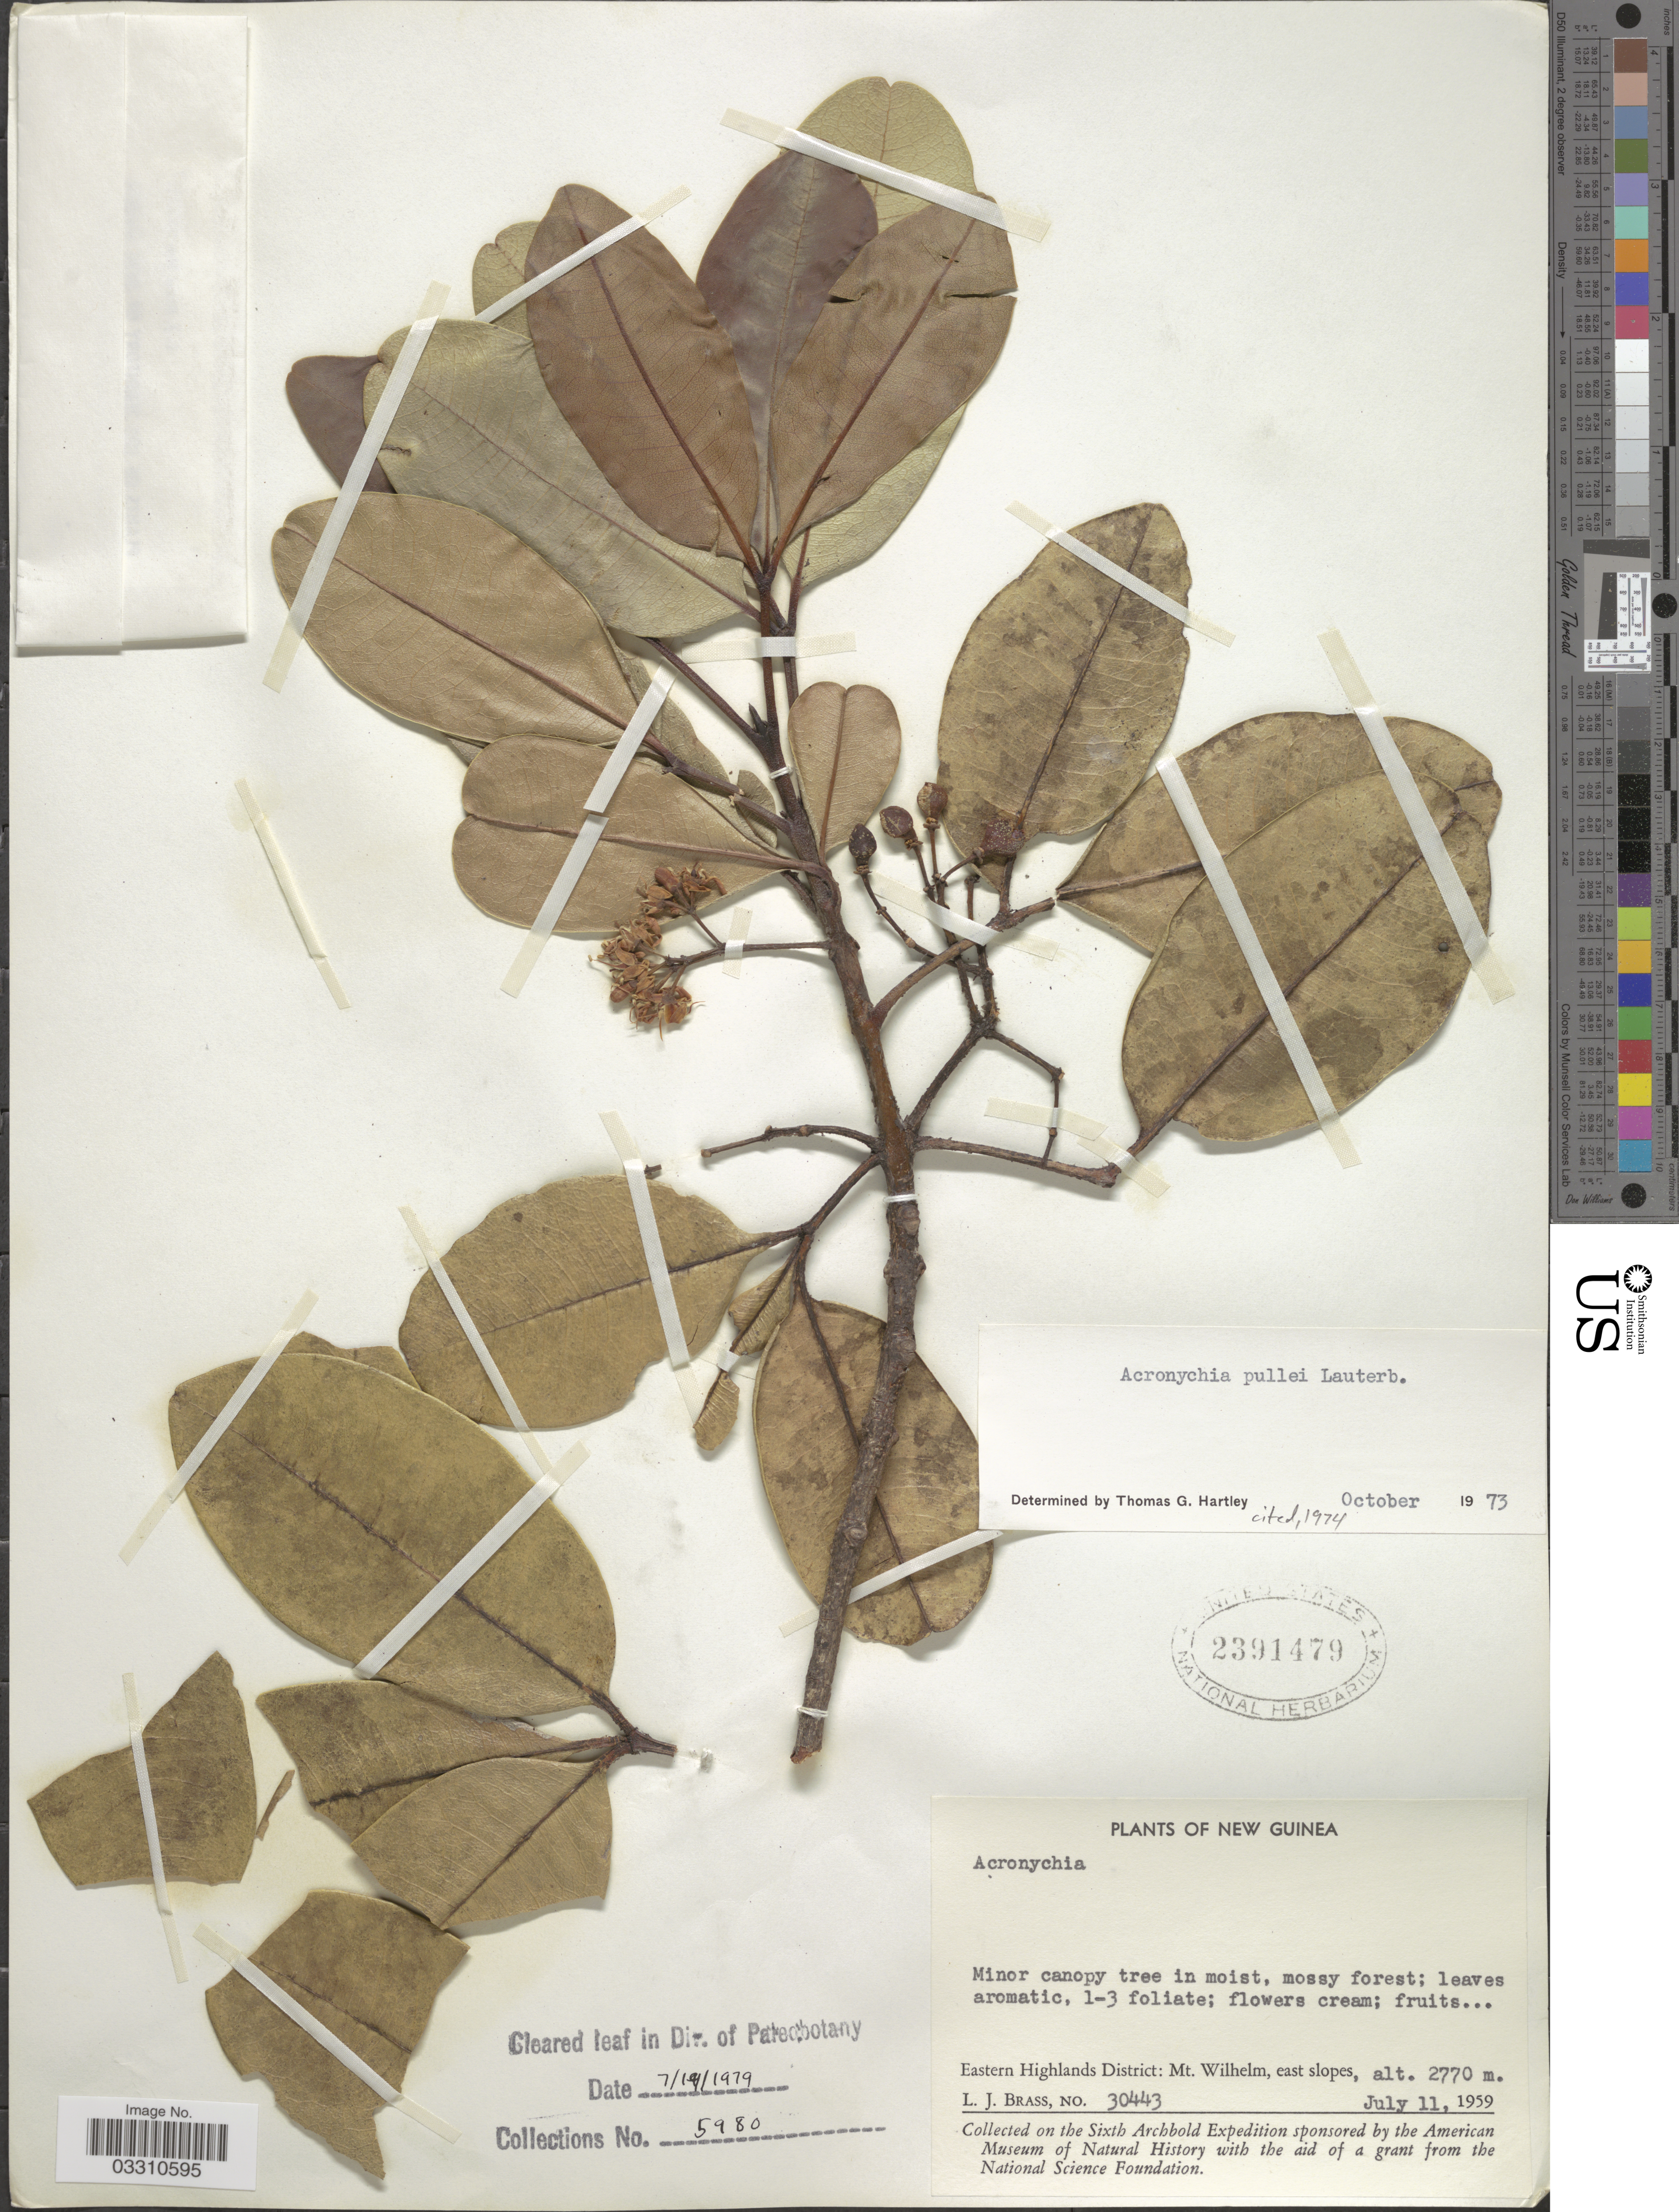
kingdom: Plantae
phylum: Tracheophyta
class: Magnoliopsida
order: Sapindales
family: Rutaceae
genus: Acronychia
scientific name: Acronychia pullei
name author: Lauterb.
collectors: L. J. Brass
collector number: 30443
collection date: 1959-07-11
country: Papua New Guinea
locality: New Guinea. Eastern Highlands District: Mt. Wilhelm, east slopes.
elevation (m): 2770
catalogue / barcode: US 2391479